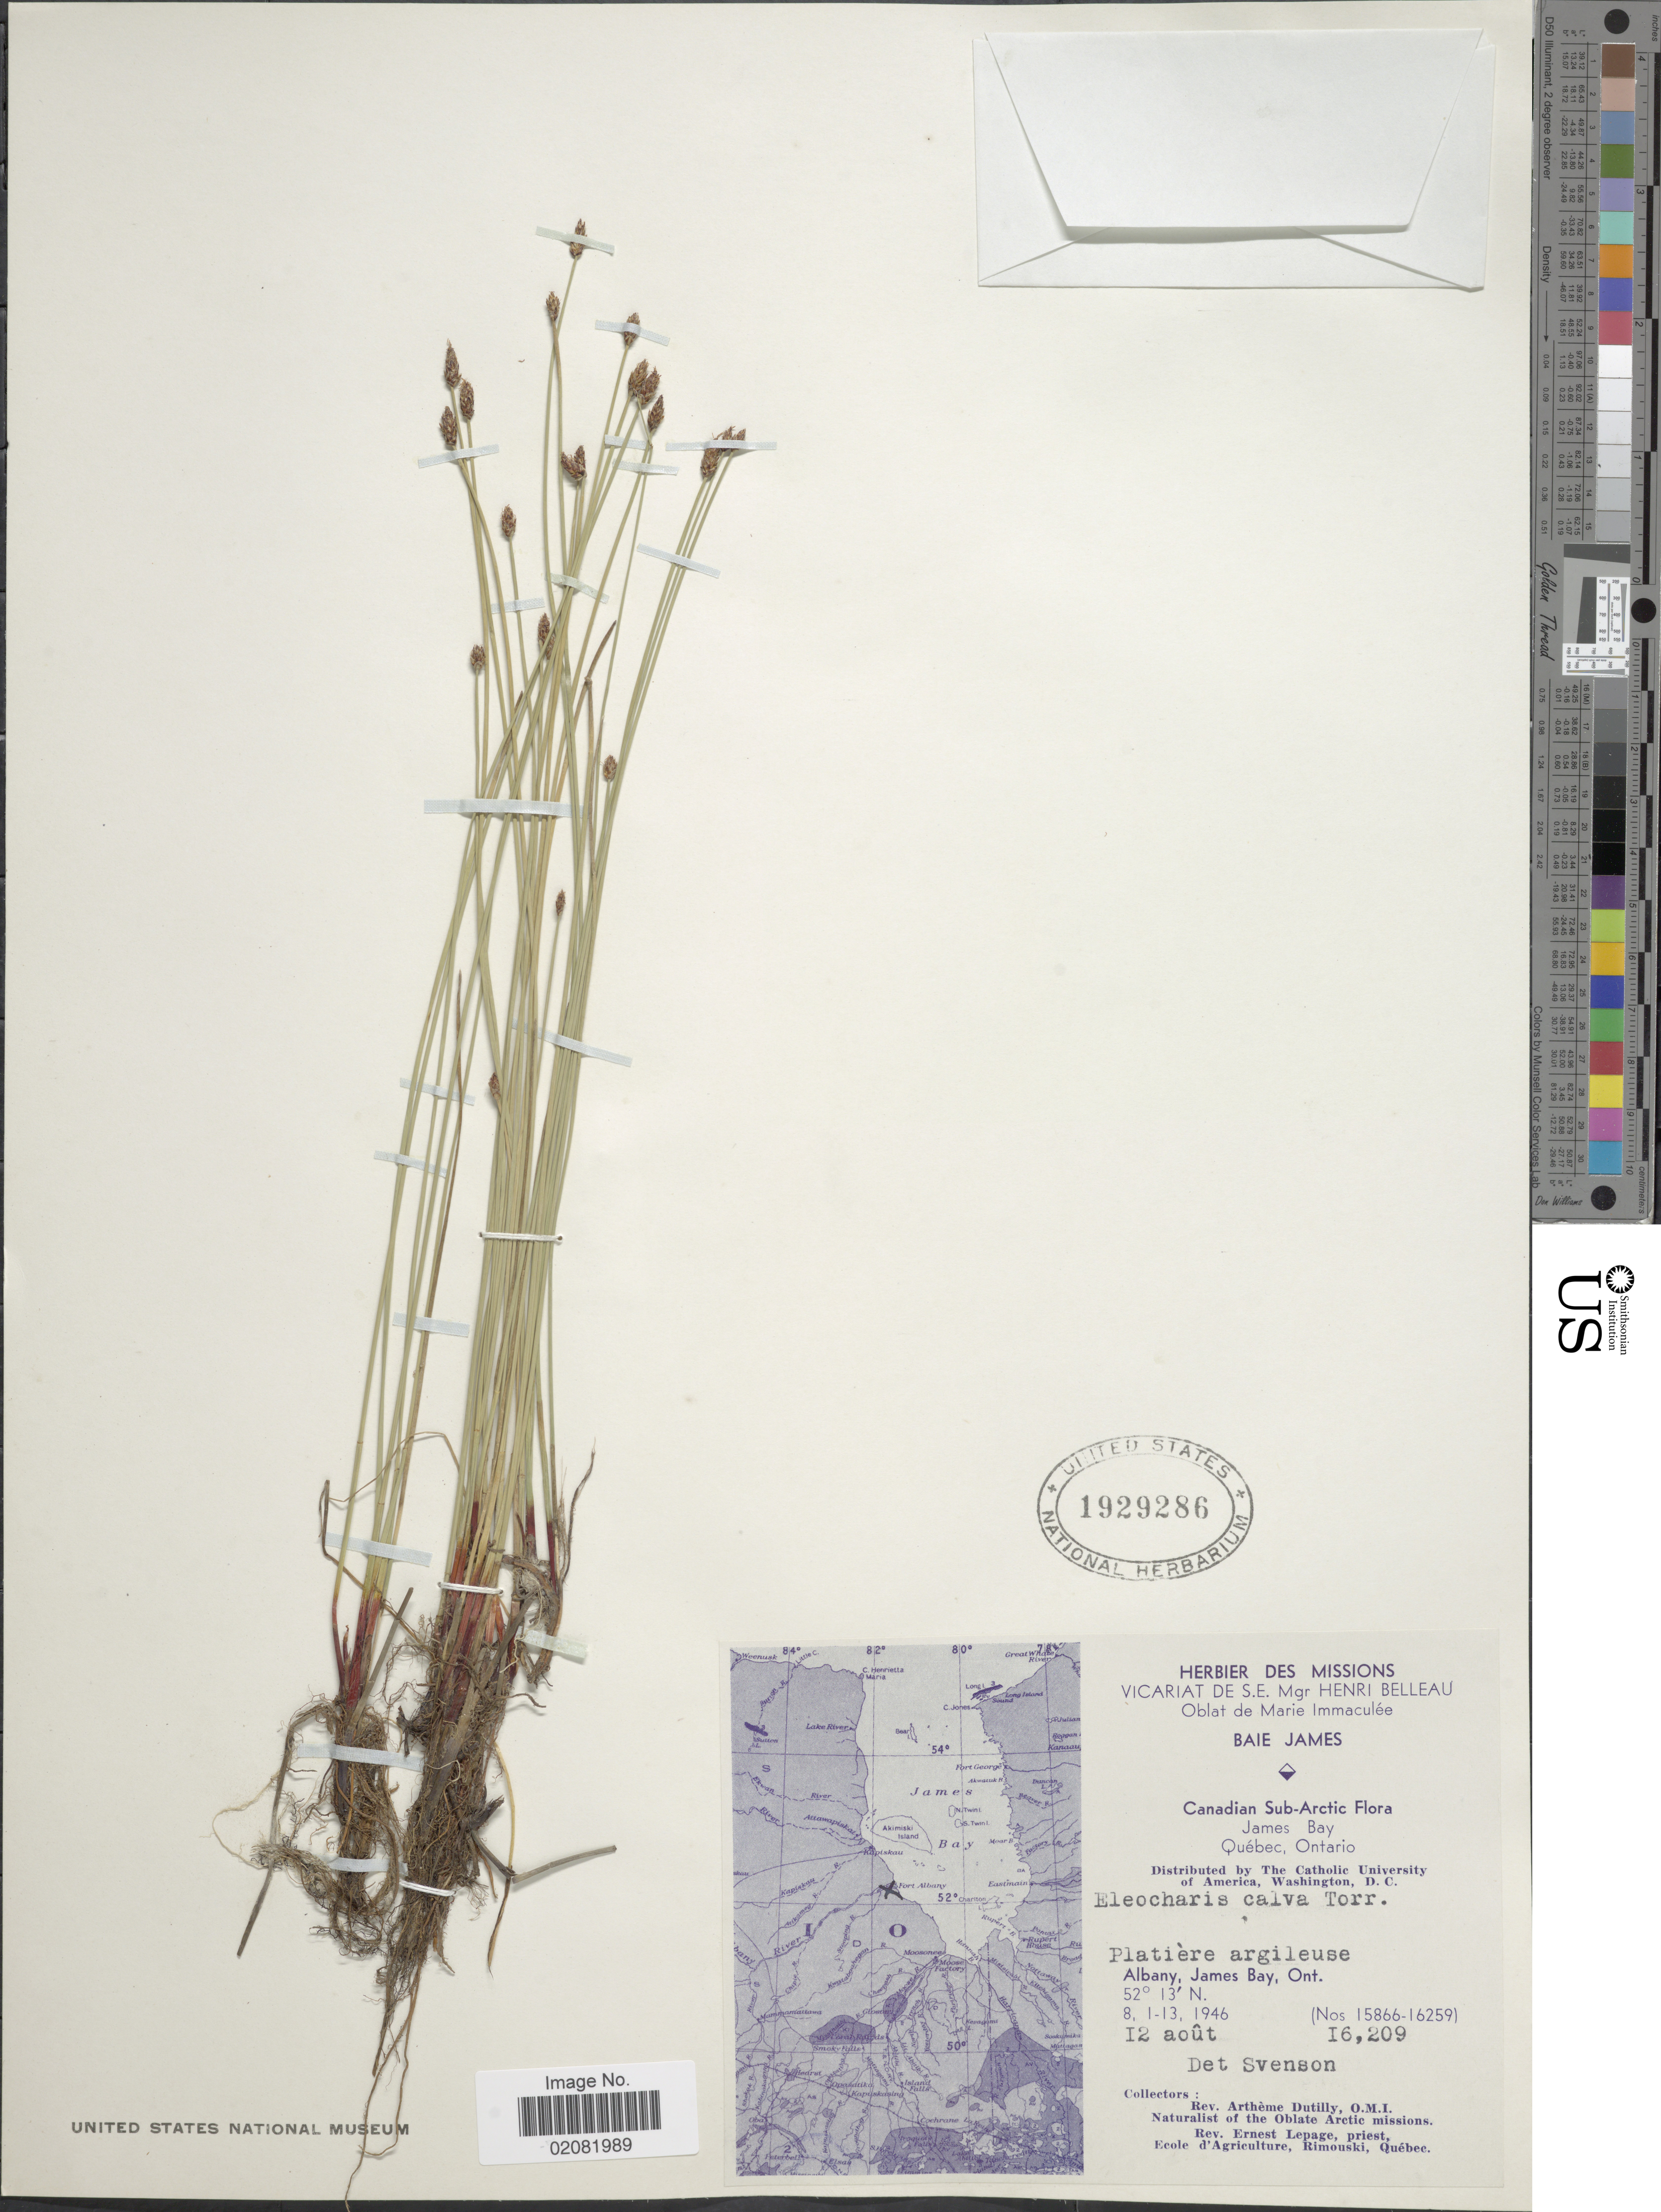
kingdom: Plantae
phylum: Tracheophyta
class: Liliopsida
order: Poales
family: Cyperaceae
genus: Eleocharis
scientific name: Eleocharis erythropoda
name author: Steud.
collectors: A. Dutilly & E. Lepage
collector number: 16209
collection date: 1946-08-01/1946-08-13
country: Canada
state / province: Quebec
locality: Canadian Sub-Arctic, James Bay, Platière argileuse, Albany, James Bay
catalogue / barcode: US 1929286